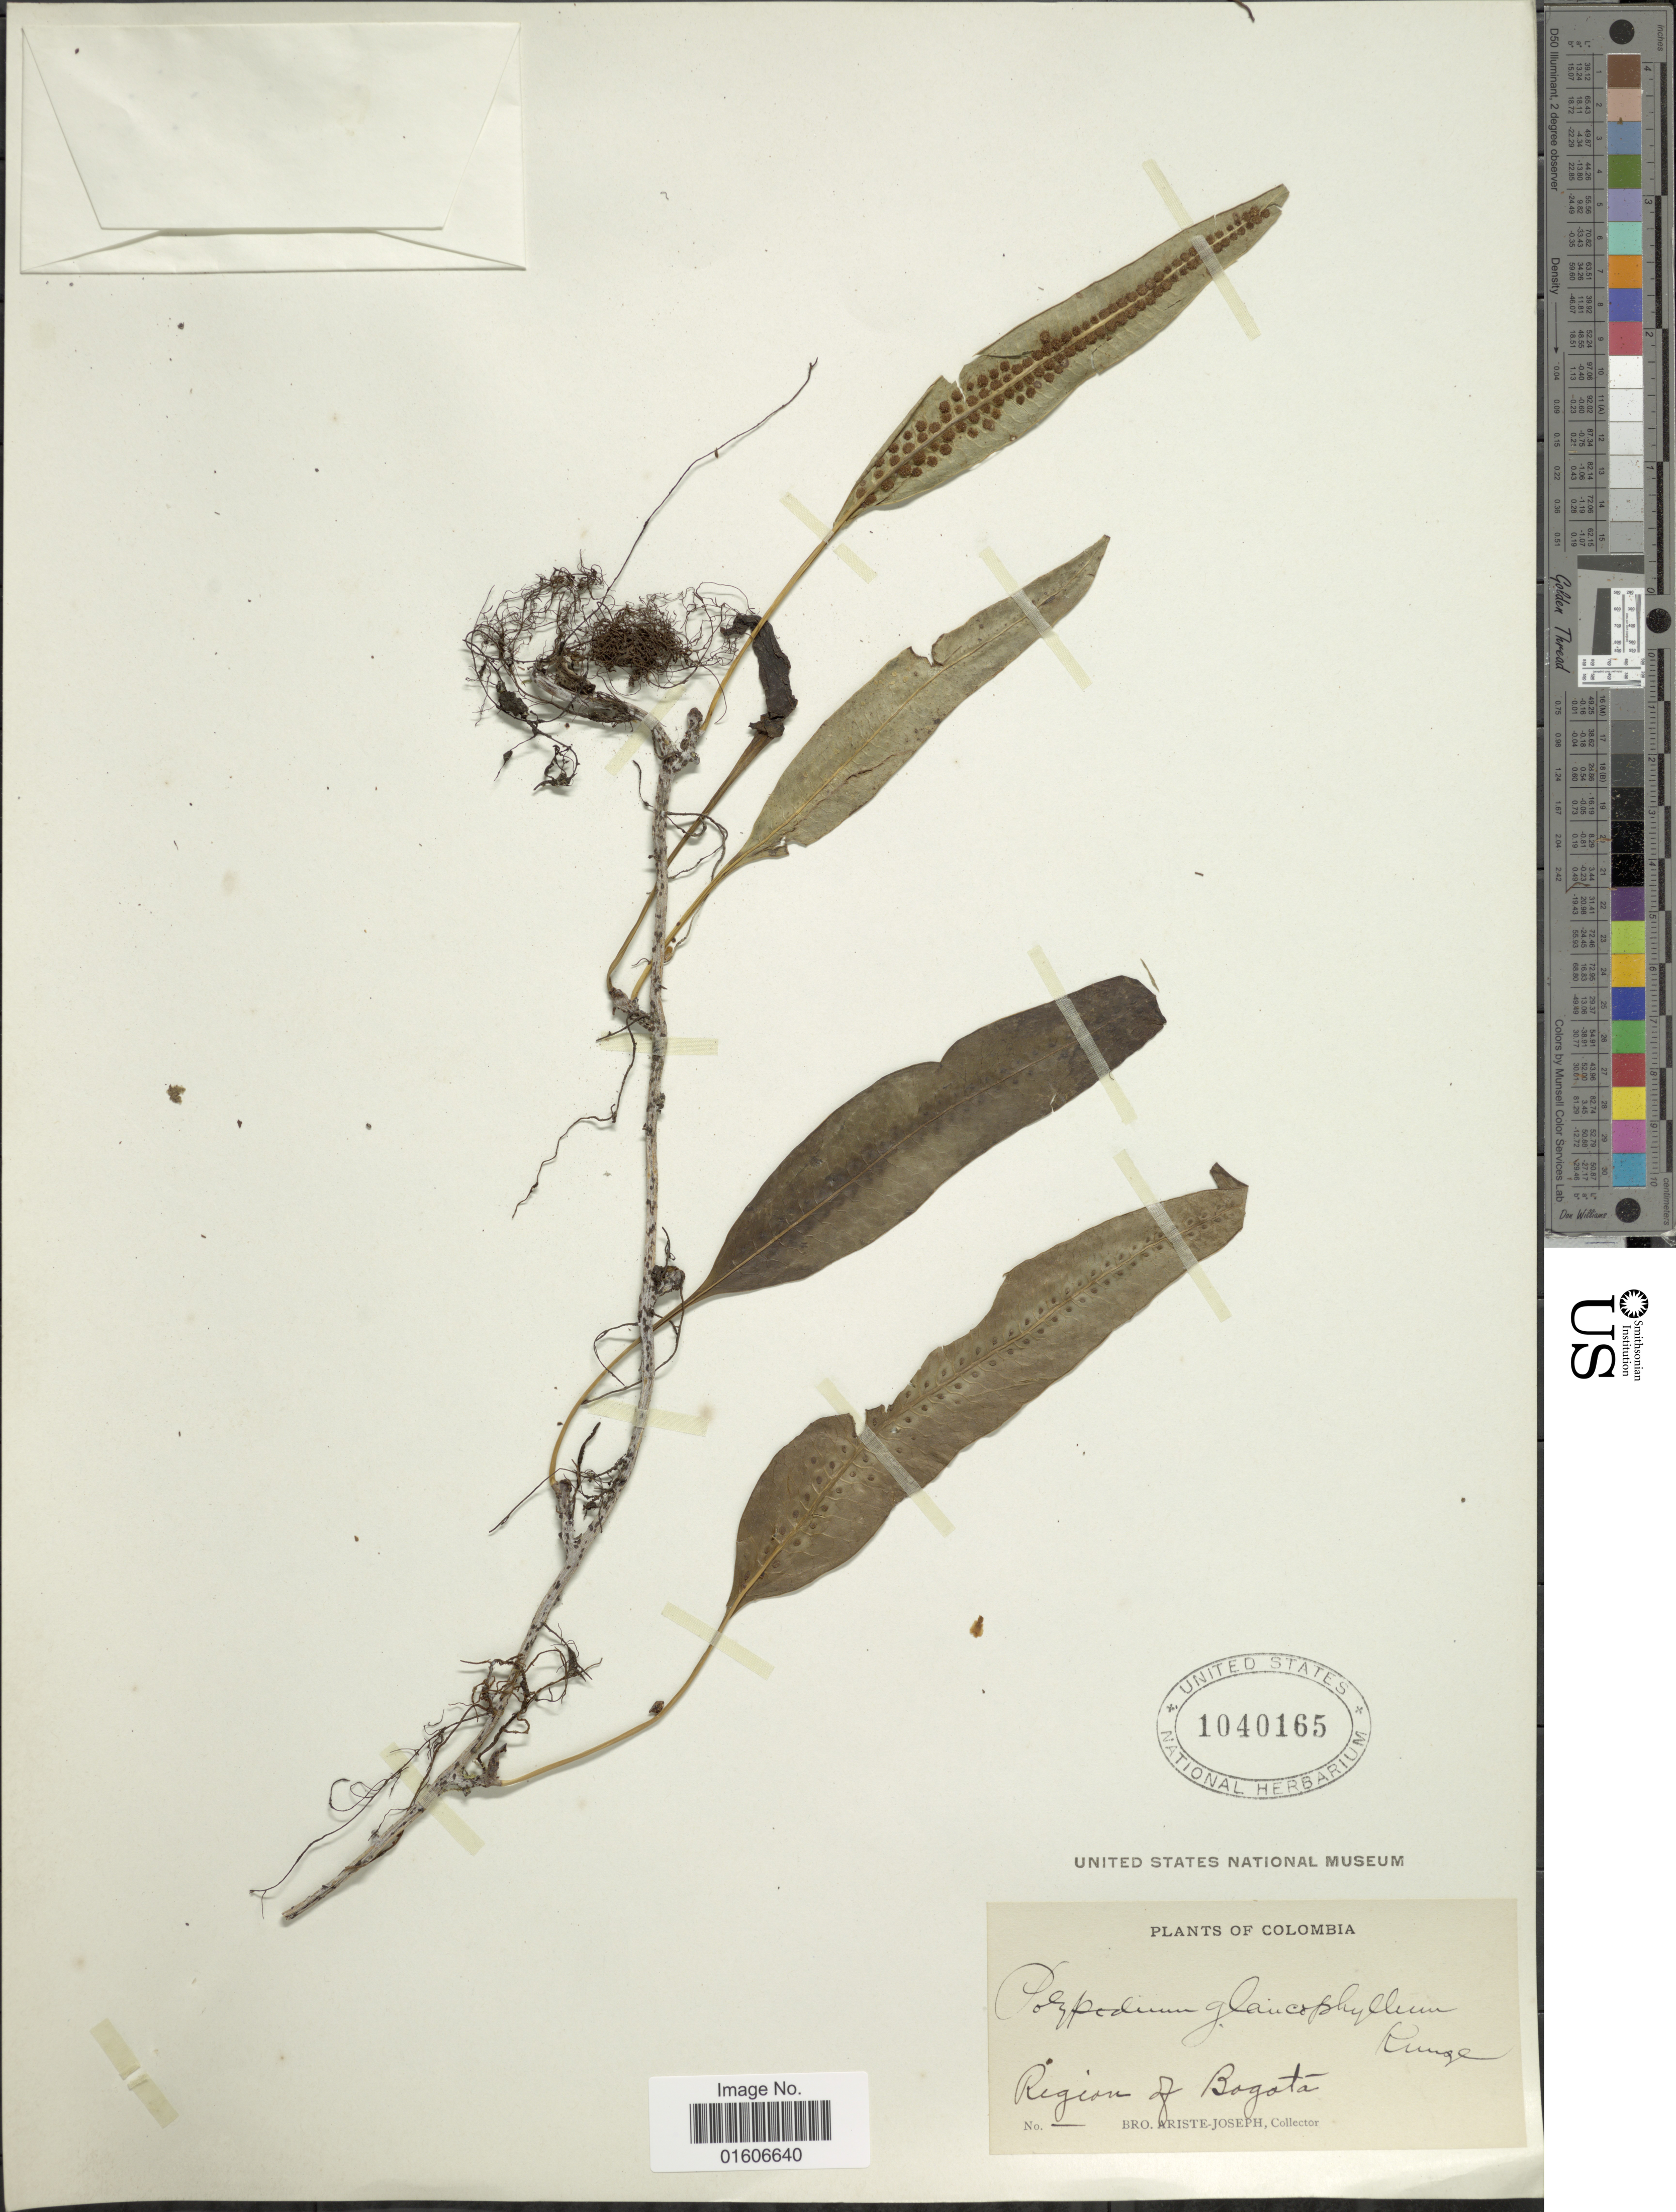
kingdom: Plantae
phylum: Tracheophyta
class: Polypodiopsida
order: Polypodiales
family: Polypodiaceae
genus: Serpocaulon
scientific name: Serpocaulon levigatum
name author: (Cav.) A.R. Sm.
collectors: Bro. Ariste-Joseph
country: Colombia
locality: Region of Bogotá.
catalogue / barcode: US 1040165